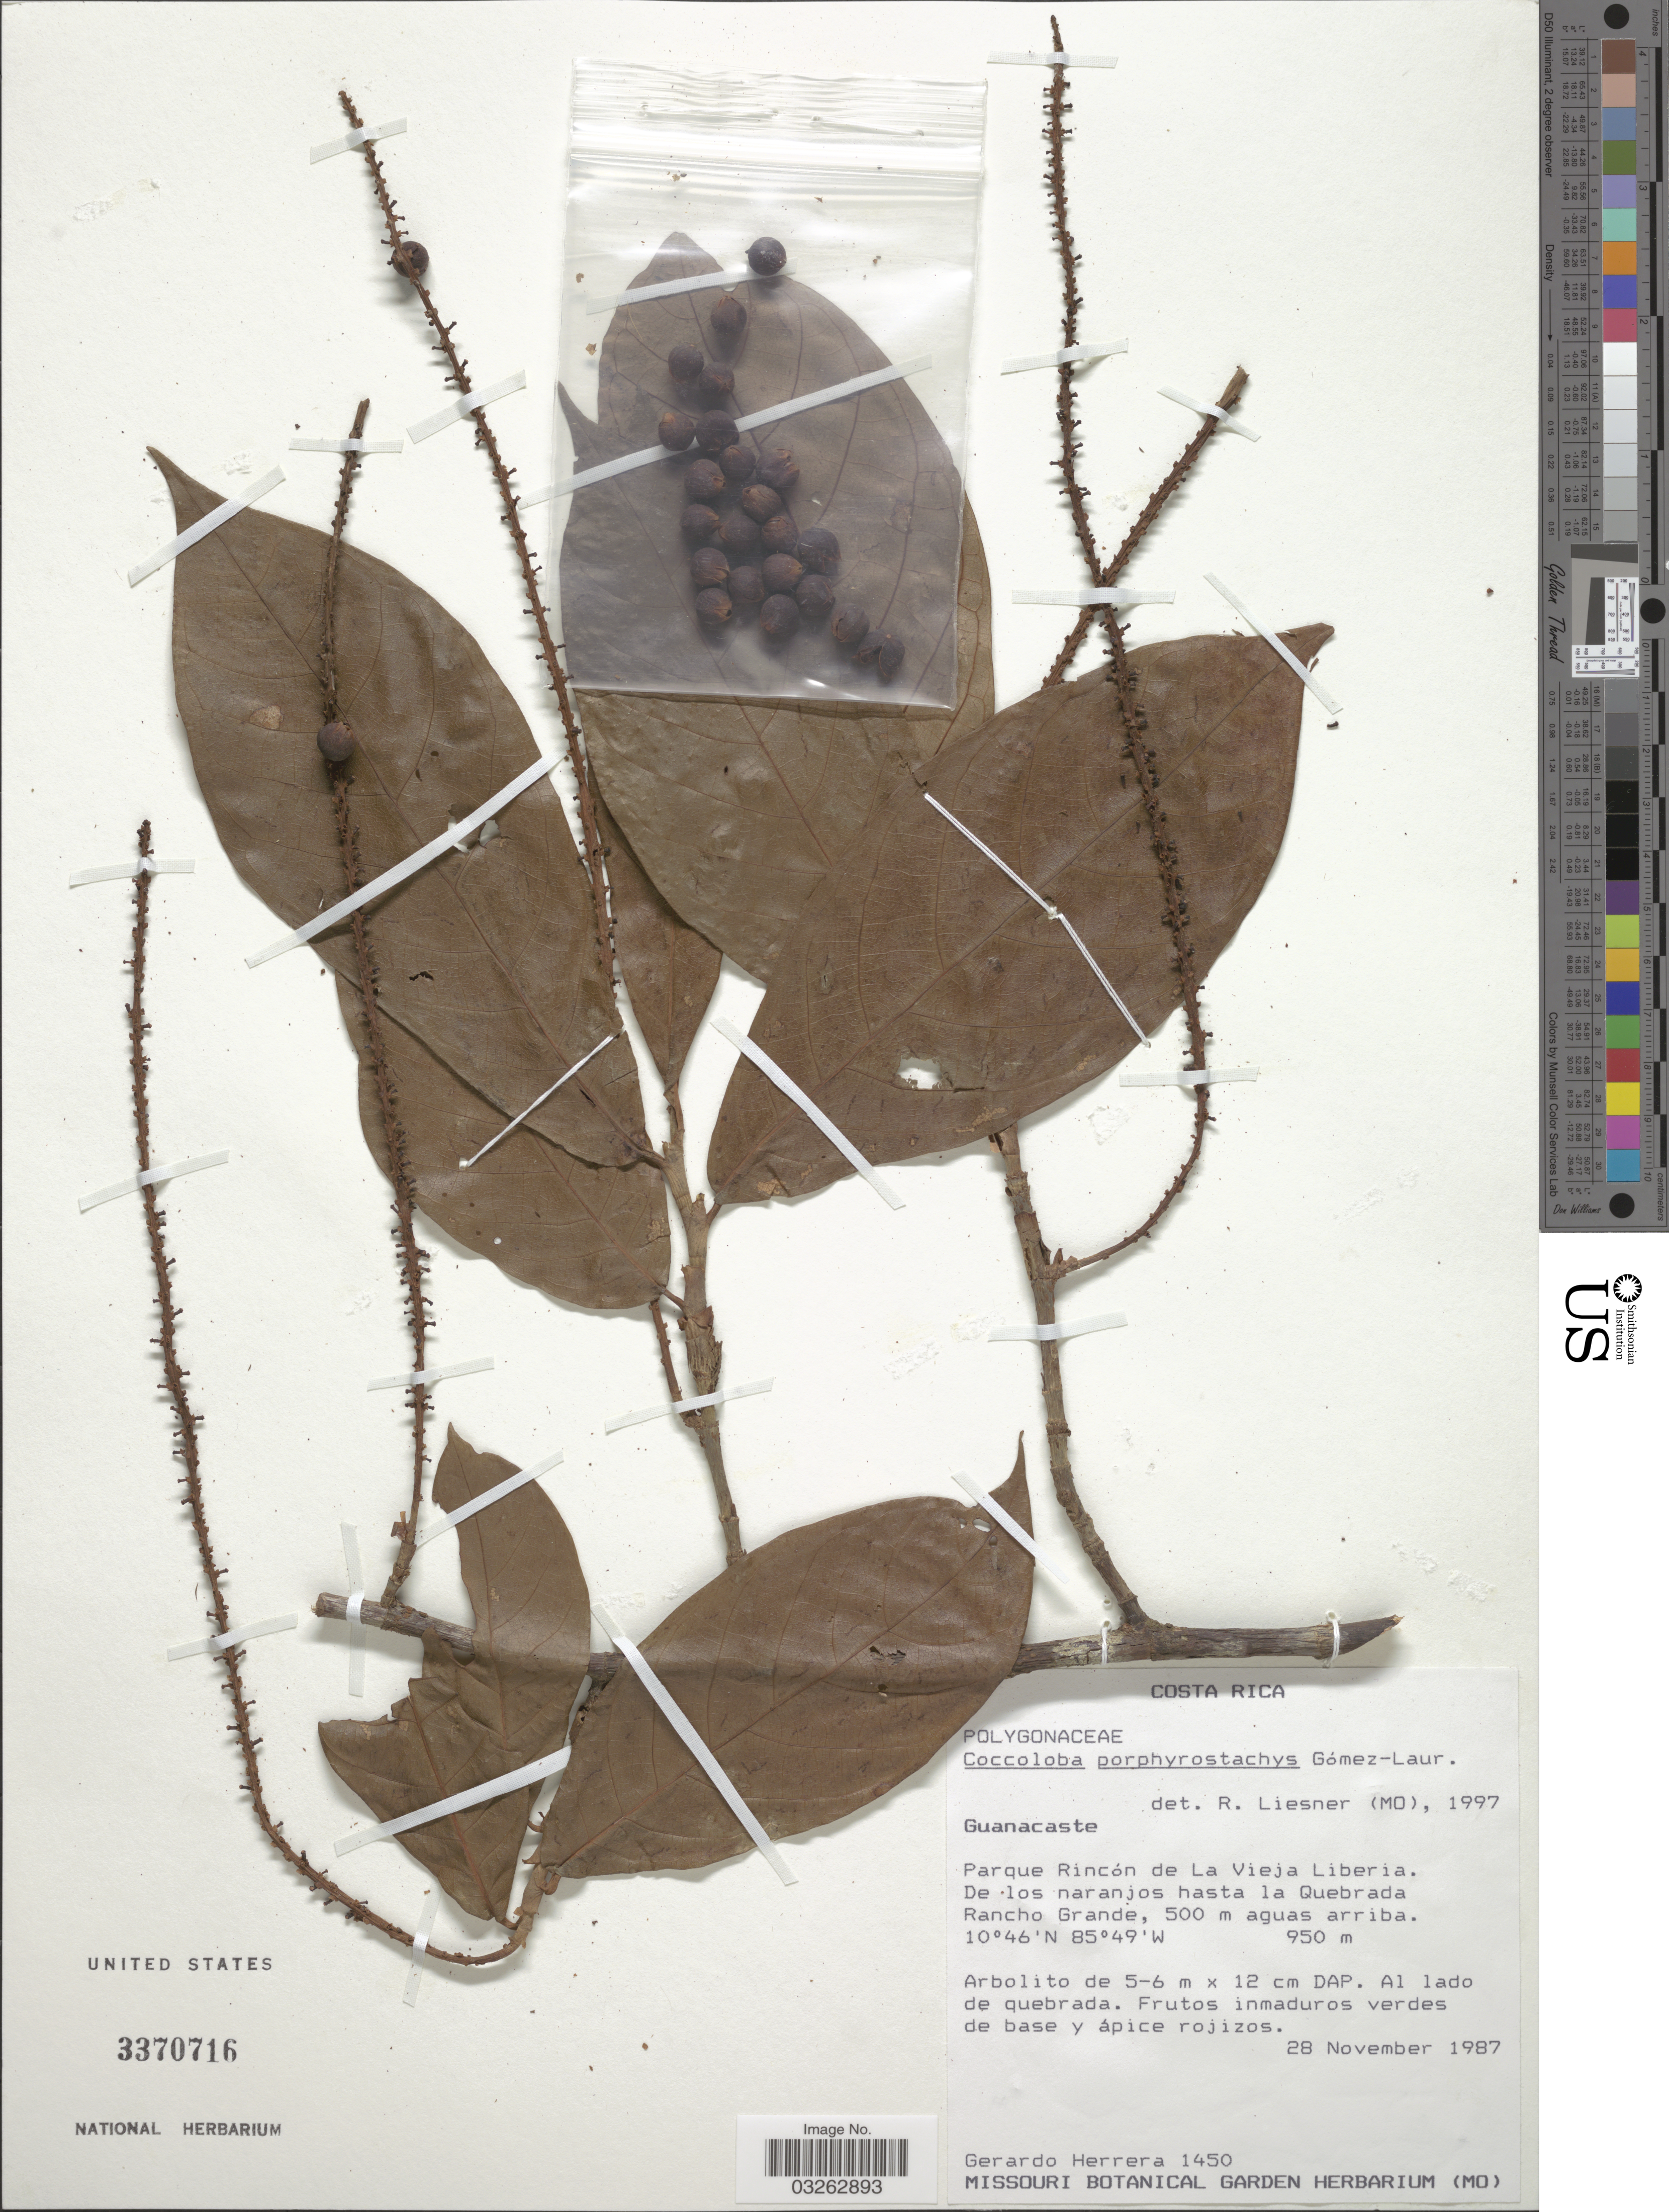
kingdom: Plantae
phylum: Tracheophyta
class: Magnoliopsida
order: Caryophyllales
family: Polygonaceae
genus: Coccoloba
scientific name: Coccoloba porphyrostachys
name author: Gómez-Laur.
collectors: G. Herrera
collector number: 1450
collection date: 1987-11-28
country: Costa Rica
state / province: Guanacaste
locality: Parque Rincón de La Vieja LIberia. De los naranjos hasta la Quebrada Rancho Grande, 500 m aguas arriba.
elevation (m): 950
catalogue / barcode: US 3370716